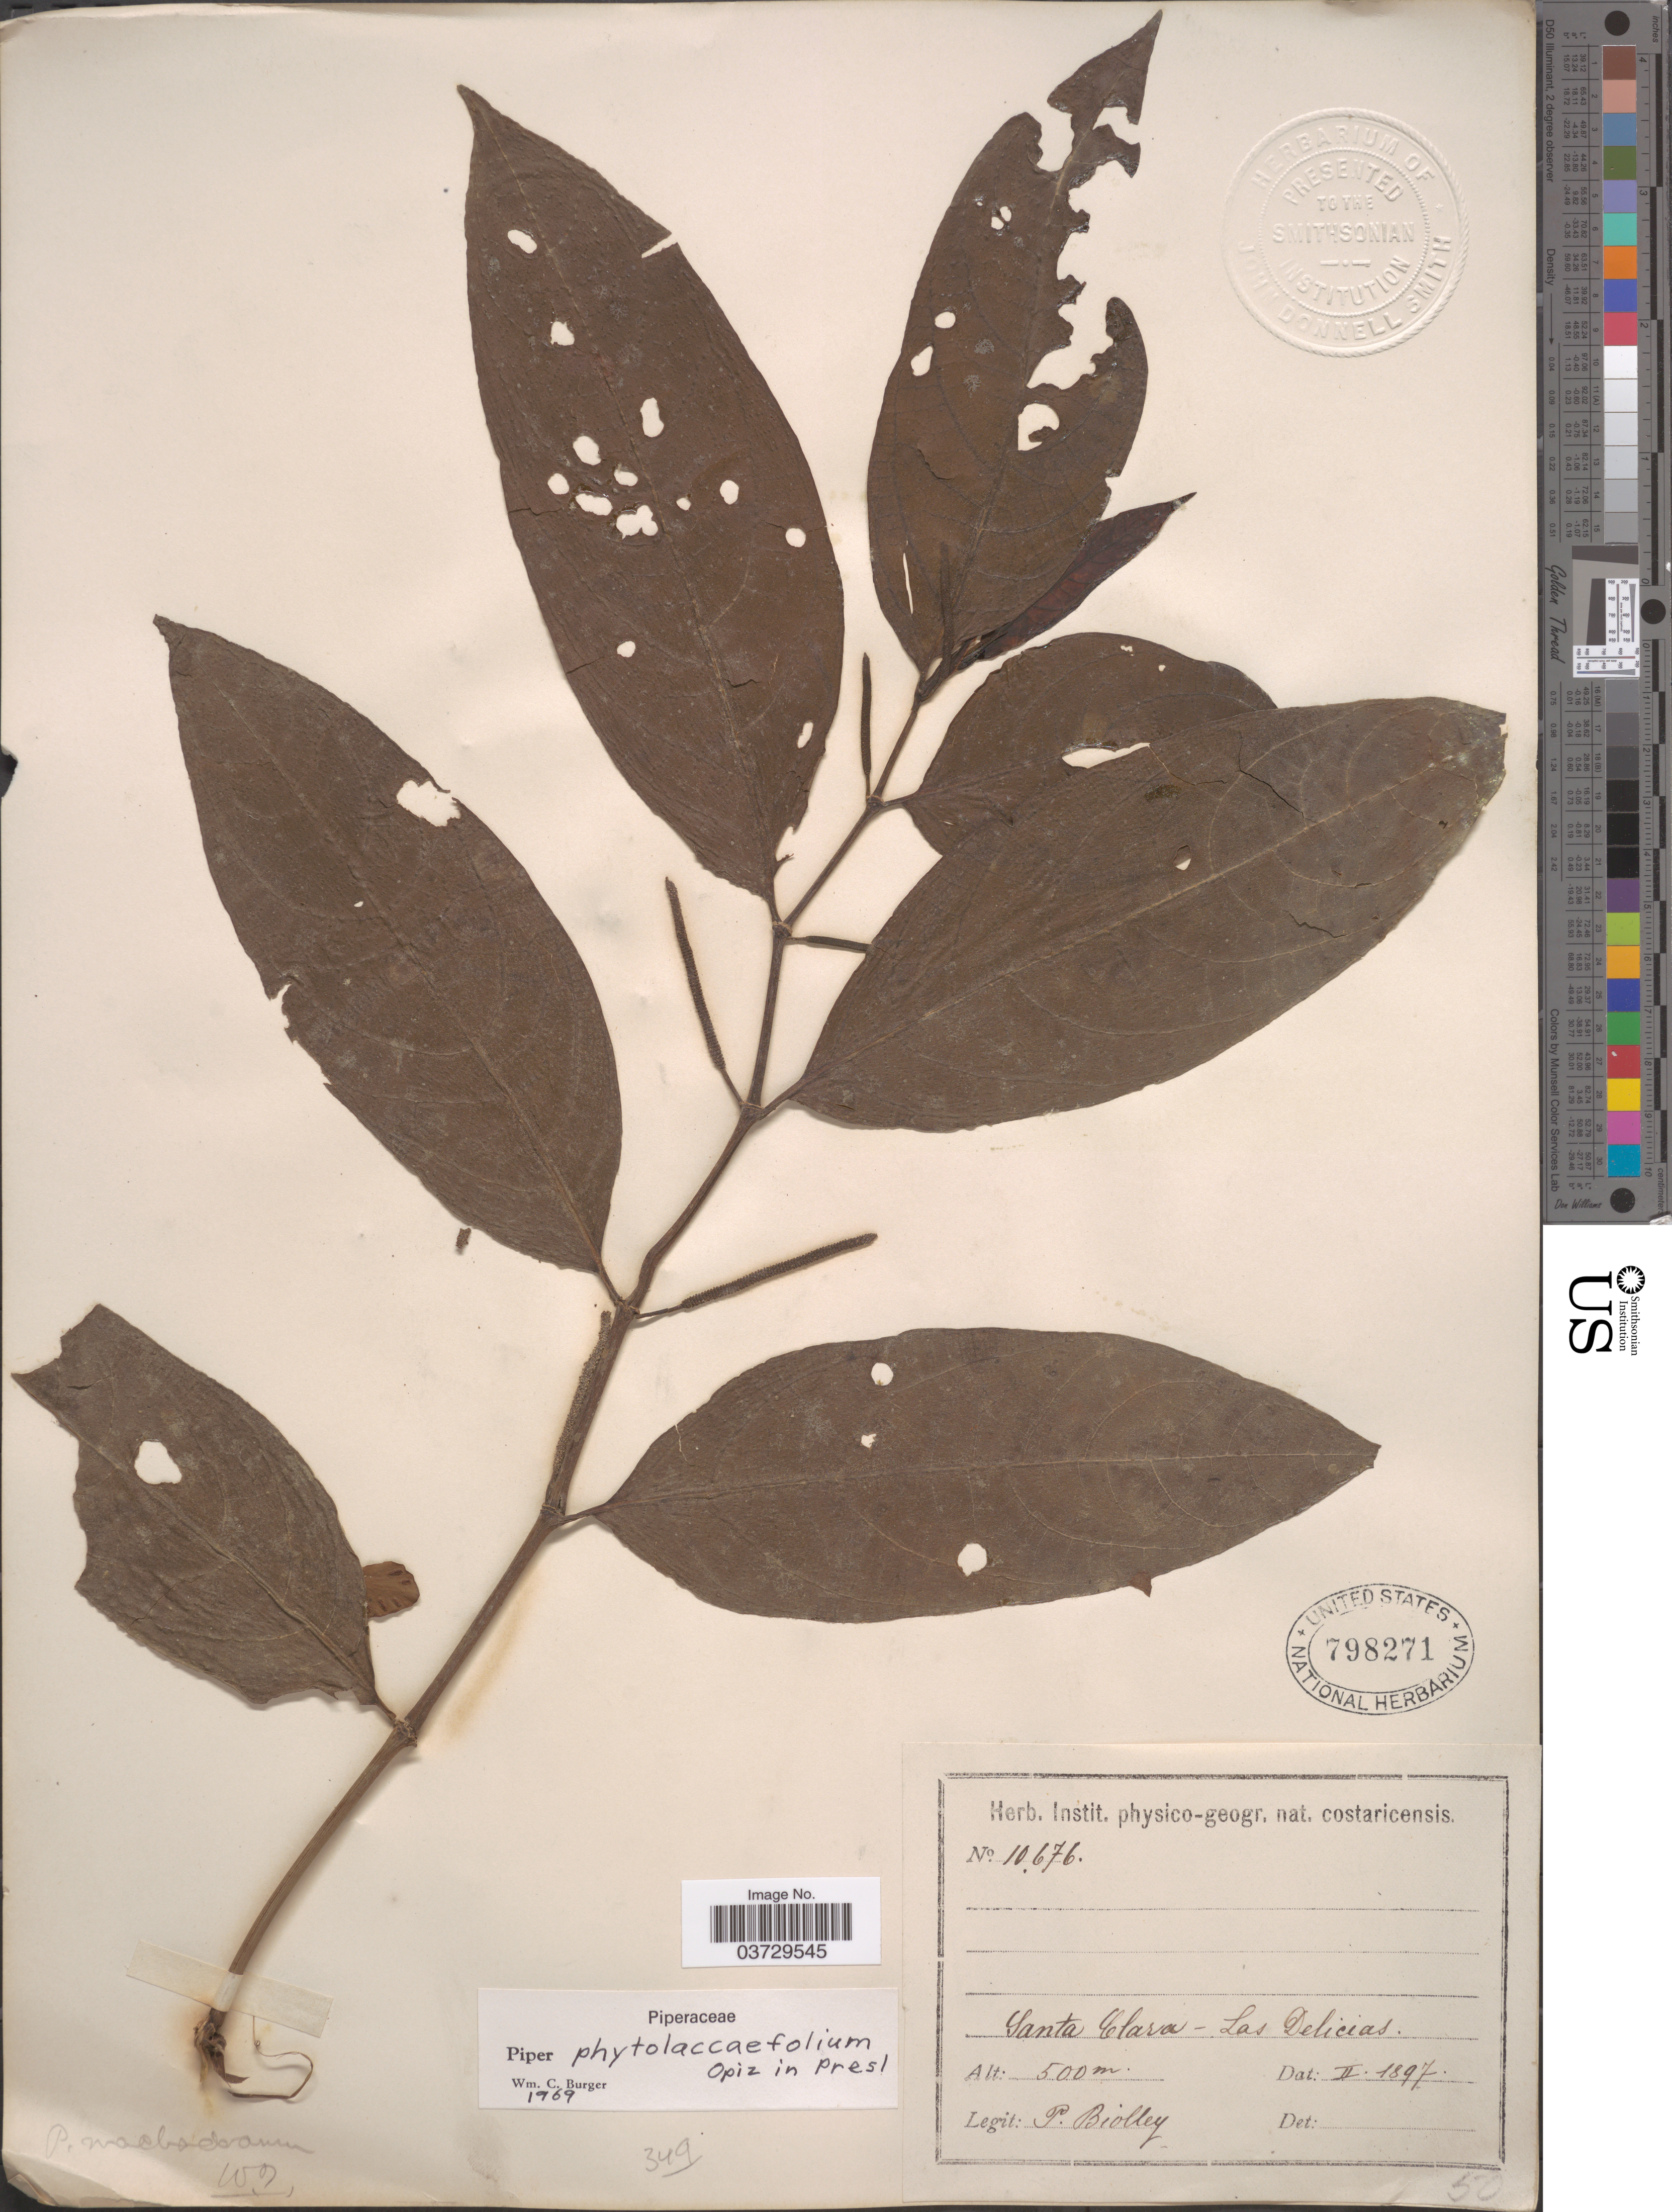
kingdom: Plantae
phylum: Tracheophyta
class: Magnoliopsida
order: Piperales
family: Piperaceae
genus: Piper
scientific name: Piper phytolaccifolium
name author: Opiz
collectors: P. Biolley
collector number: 10676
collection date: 1897-02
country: Costa Rica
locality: Santa Clara - Las Delicias.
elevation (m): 500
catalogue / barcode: US 798271